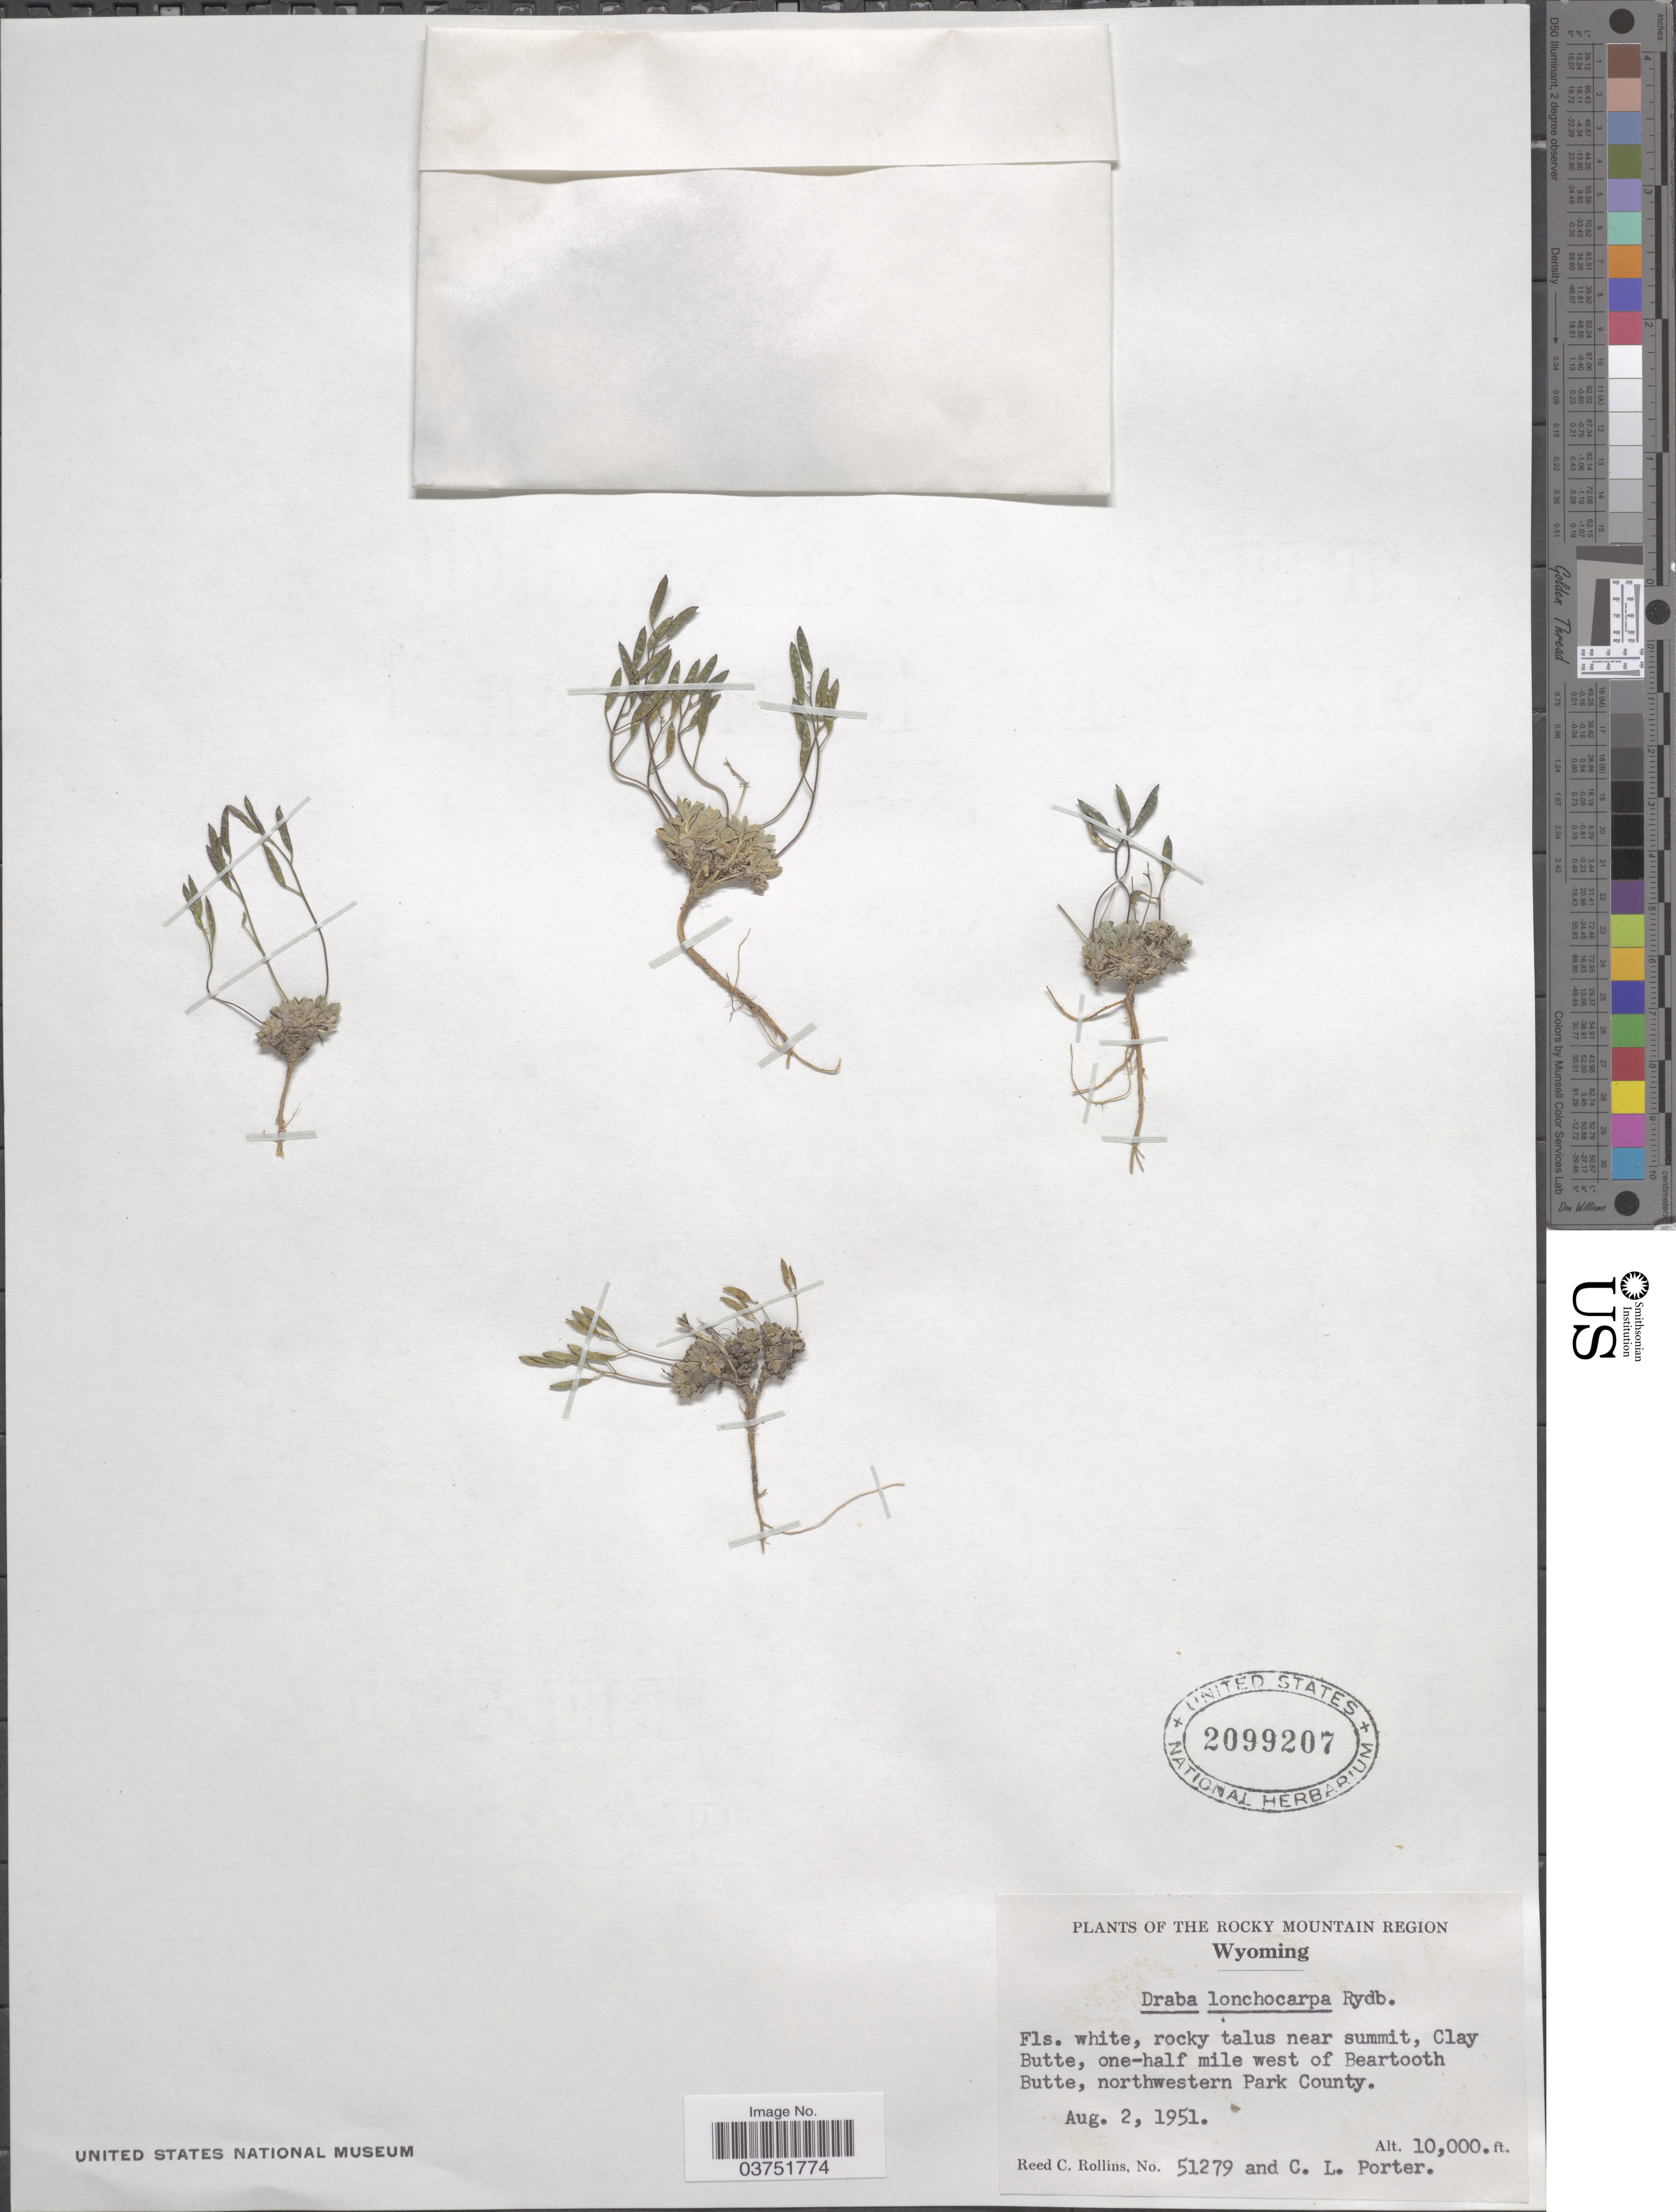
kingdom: Plantae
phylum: Tracheophyta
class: Magnoliopsida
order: Brassicales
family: Brassicaceae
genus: Draba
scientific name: Draba lonchocarpa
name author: Rydb.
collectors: R. C. Rollins & C. L. Porter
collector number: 51279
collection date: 1951-08-02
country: United States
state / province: Wyoming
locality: The Rocky Mountain Region. Clay Butte, one-half mile west of Beartooth Butte, northwestern Park County.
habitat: rocky talus near summit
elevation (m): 3048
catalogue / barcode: US 2099207